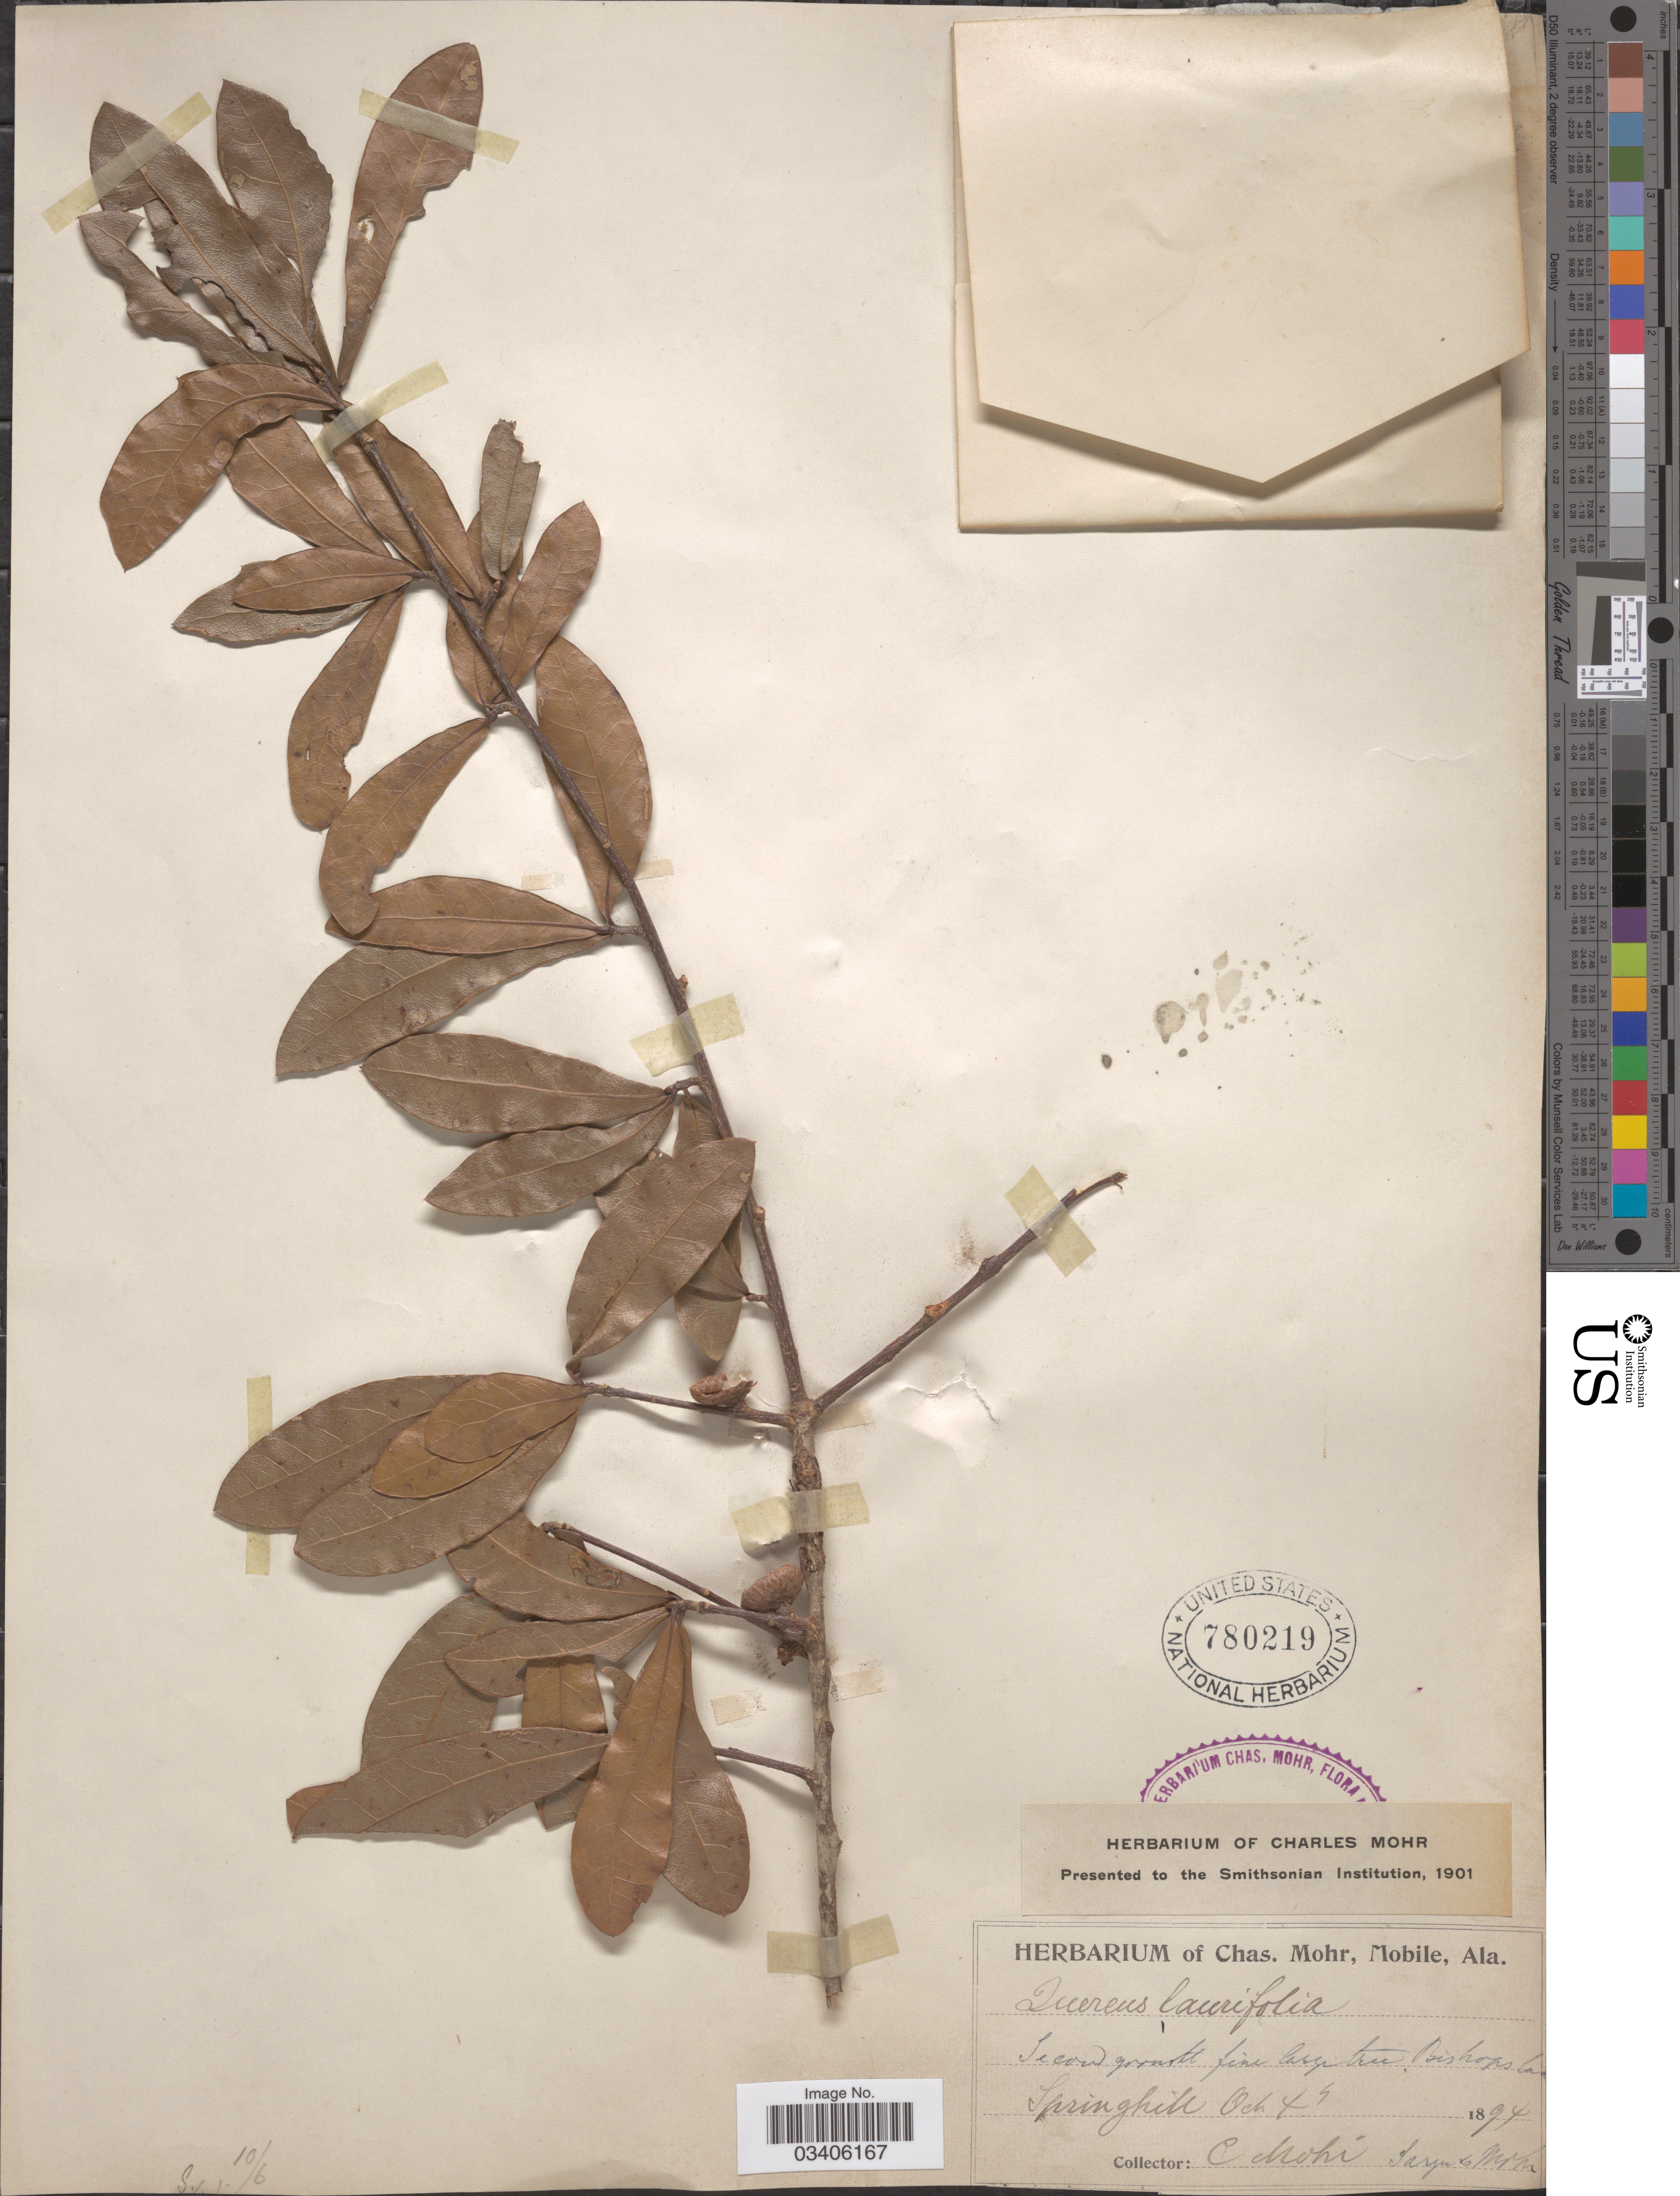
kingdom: Plantae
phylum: Tracheophyta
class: Magnoliopsida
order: Fagales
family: Fagaceae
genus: Quercus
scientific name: Quercus laurifolia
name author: Michx.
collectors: Mohr, C. T. (herbarium)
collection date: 1894-10-04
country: United States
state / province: Alabama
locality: Bishops lane Springhill.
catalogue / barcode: US 780219